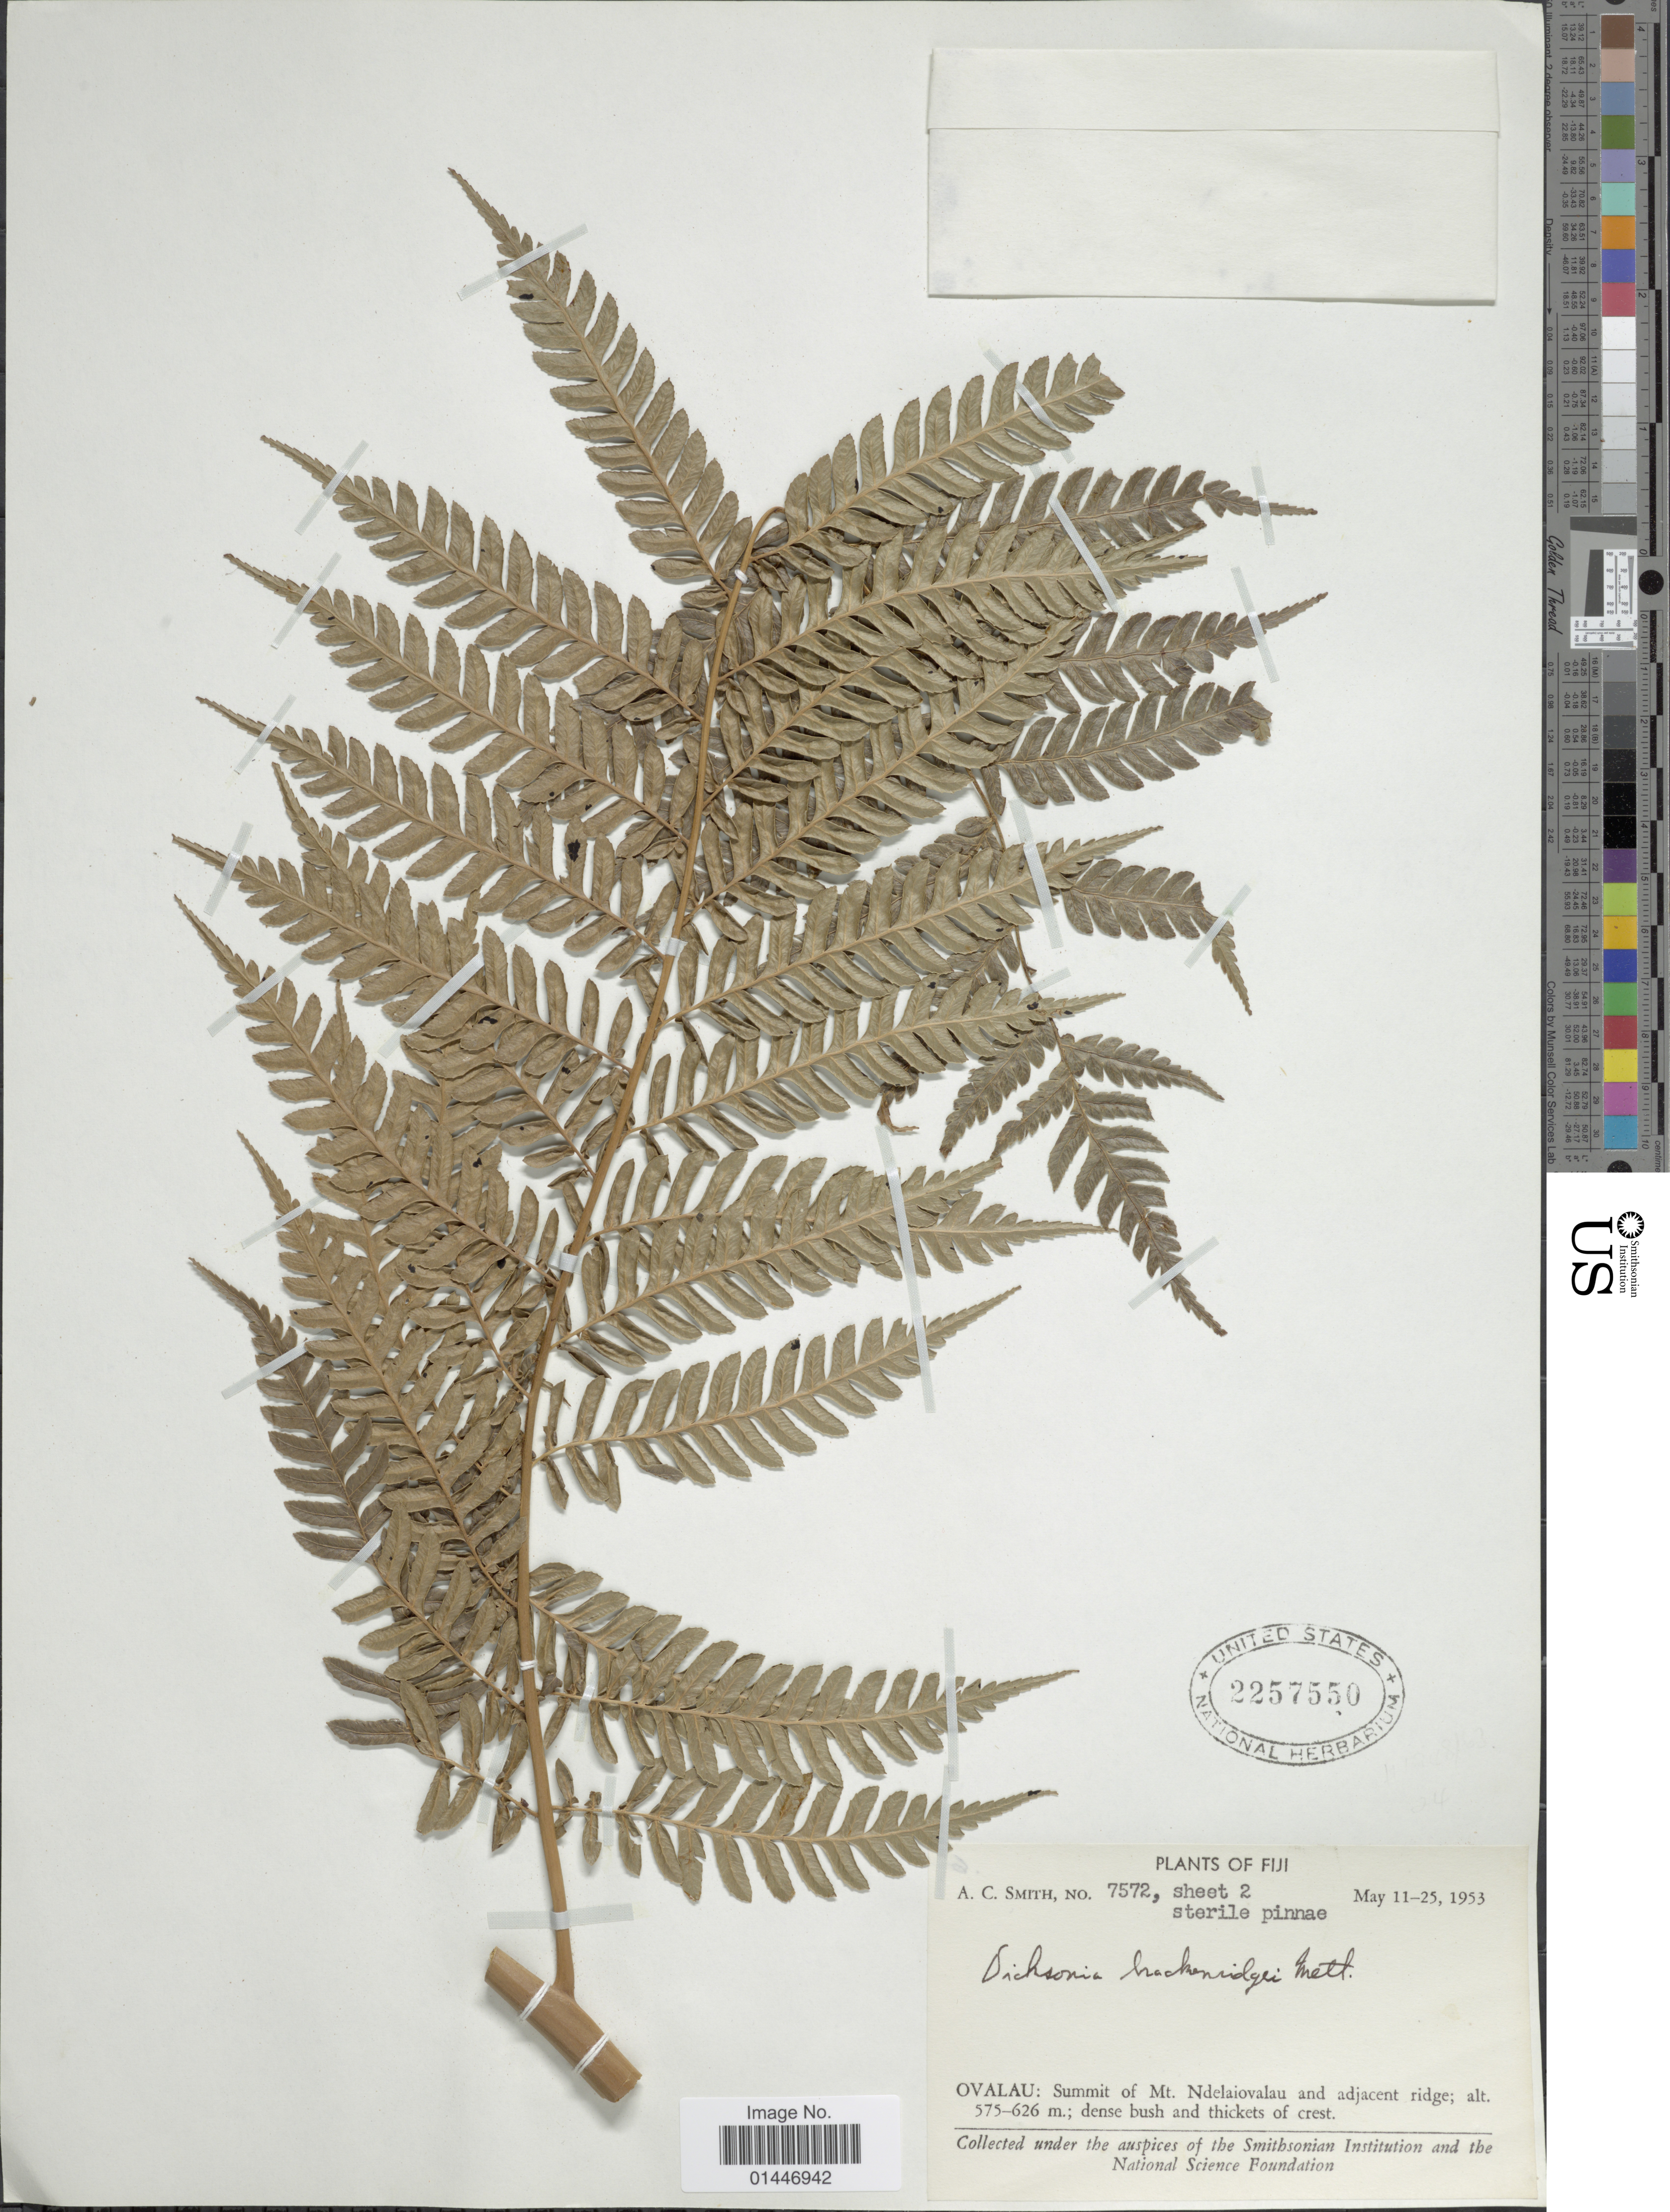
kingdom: Plantae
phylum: Tracheophyta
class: Polypodiopsida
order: Cyatheales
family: Dicksoniaceae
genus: Dicksonia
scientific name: Dicksonia brackenridgei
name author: Mett.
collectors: A. C. Smith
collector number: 7572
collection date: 1953-05-11/1953-05-25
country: Fiji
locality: Ovalau: Summit of Mt. Ndelaiovalau and adjacent ridge; dense bush and thickets of crest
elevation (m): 575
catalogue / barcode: US 2257550